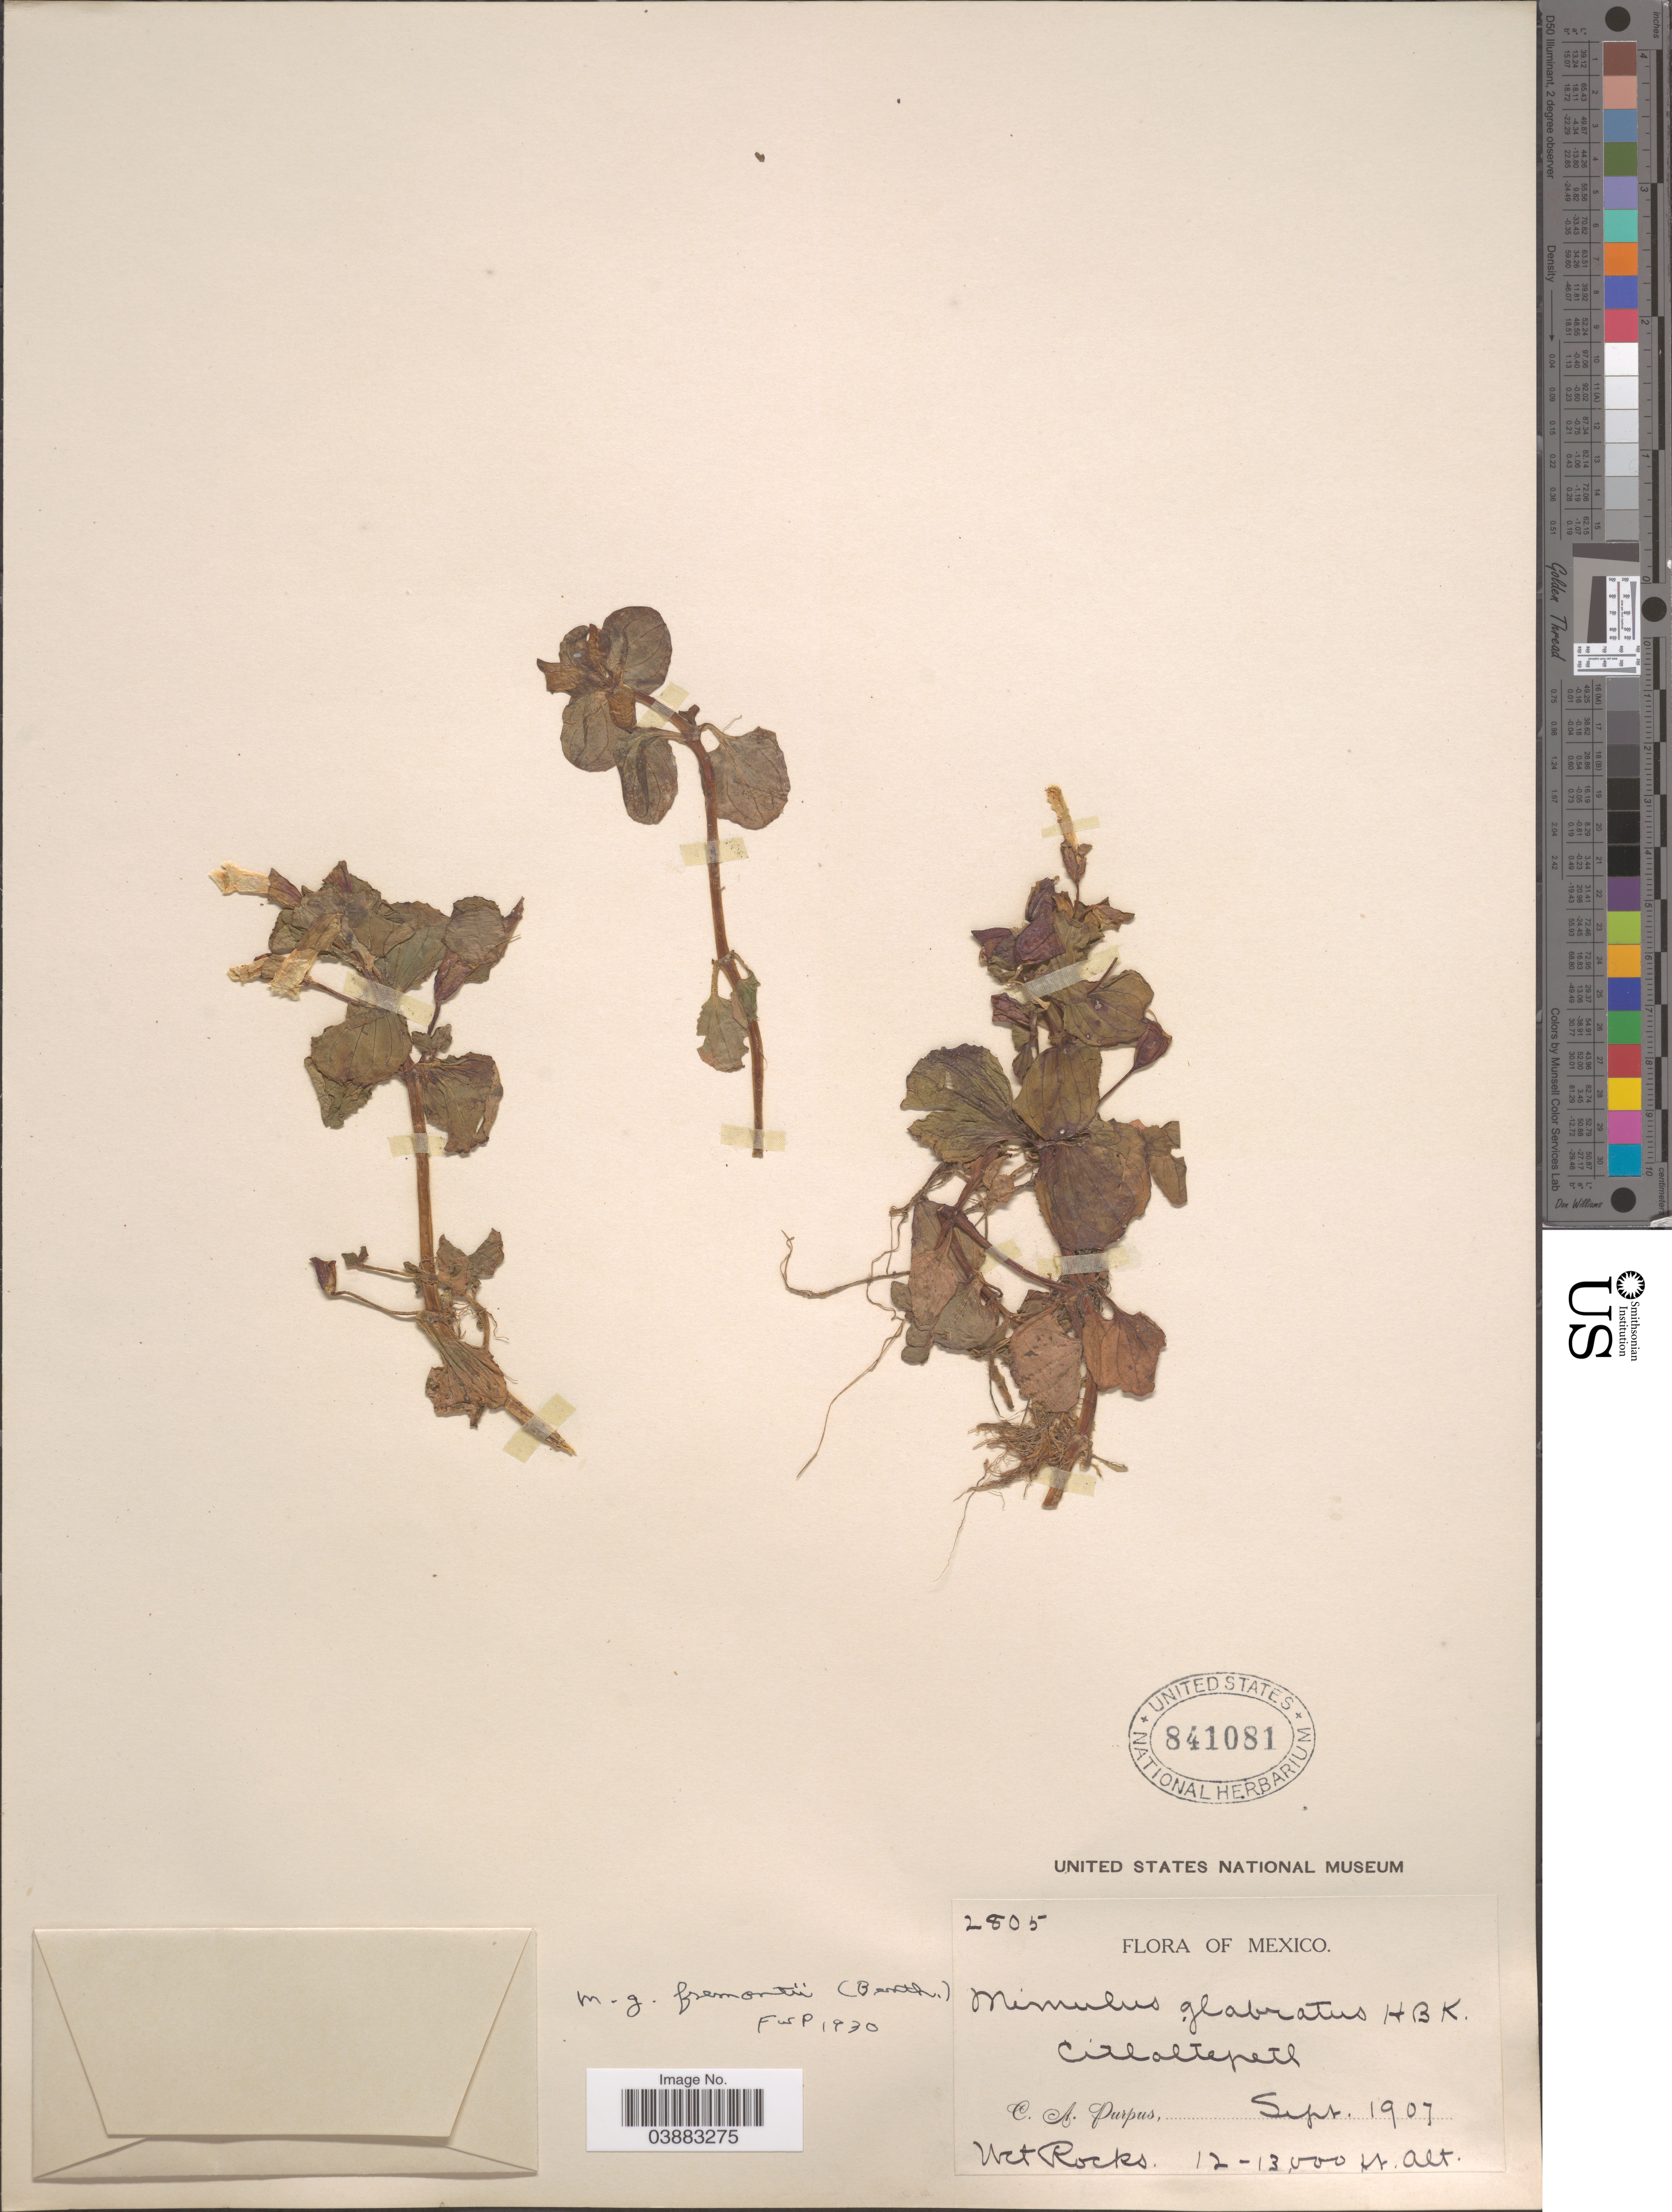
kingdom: Plantae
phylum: Tracheophyta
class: Magnoliopsida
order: Lamiales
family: Phrymaceae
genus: Mimulus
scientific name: Mimulus glabratus var. fremontii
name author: Kunth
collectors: C. A. Purpus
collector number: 2805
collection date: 1907-09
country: Mexico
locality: Citlaltepetl. Wet Rocks.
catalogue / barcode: US 841081